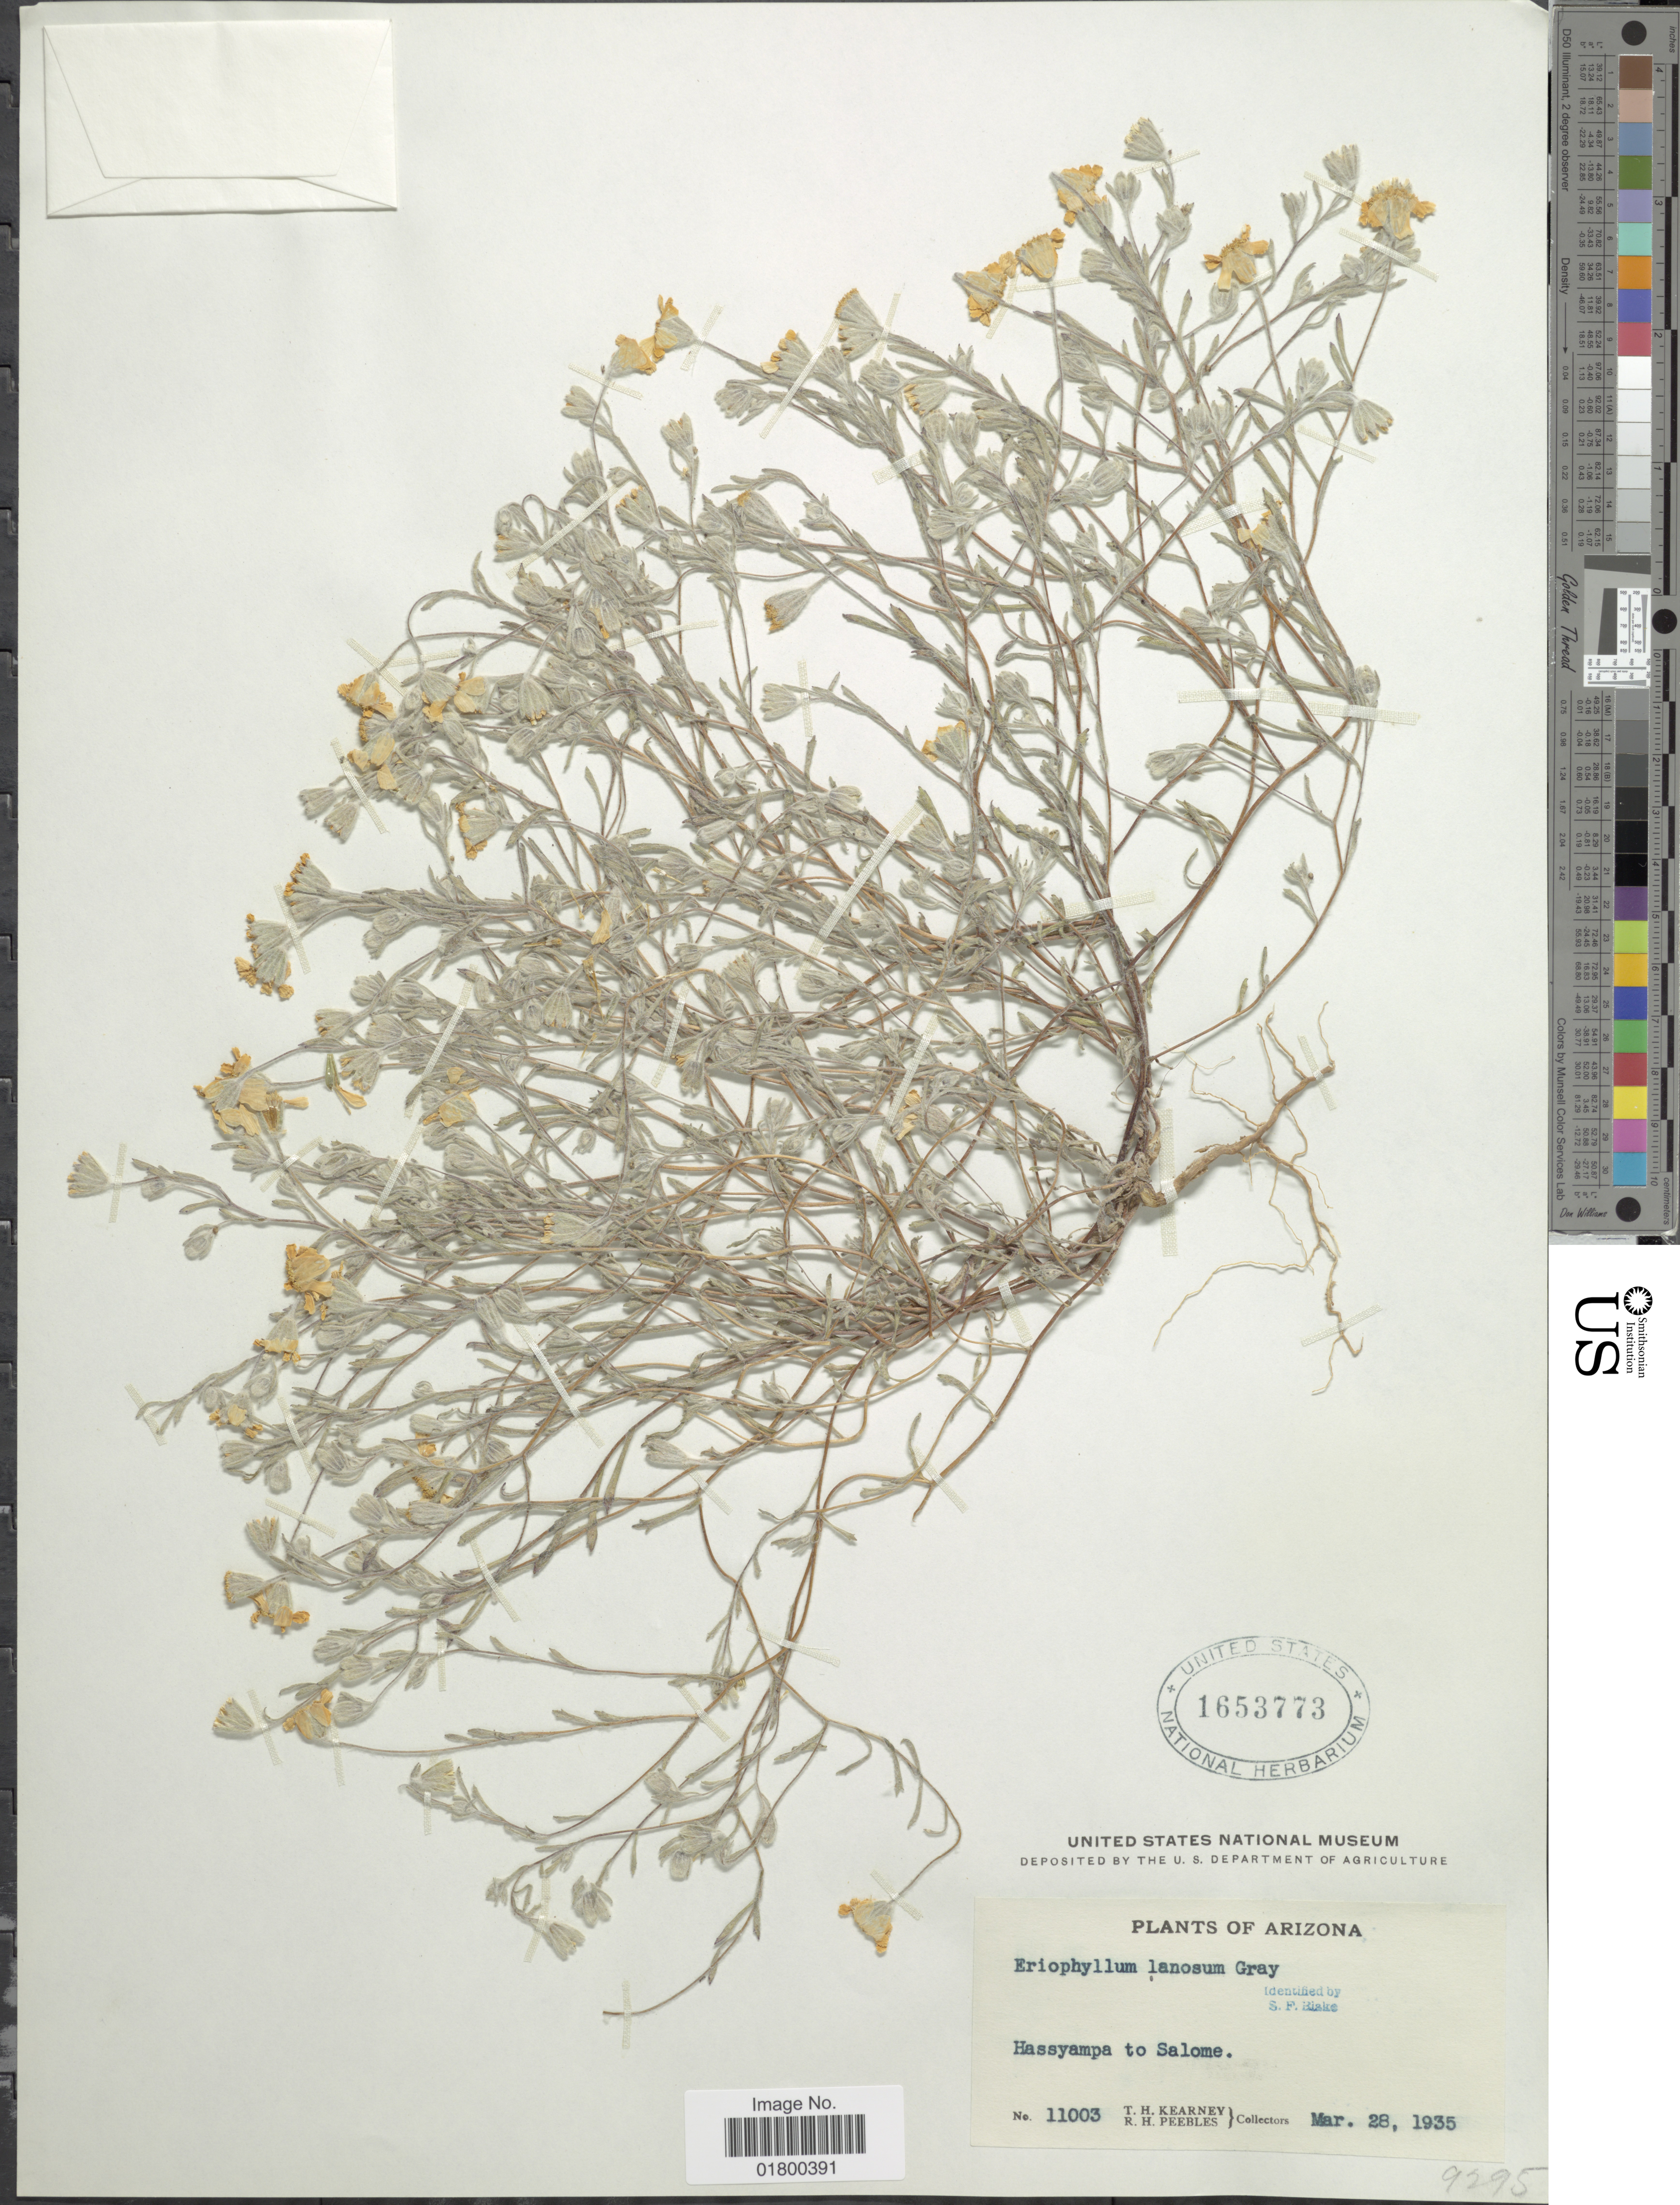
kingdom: Plantae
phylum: Tracheophyta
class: Magnoliopsida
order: Asterales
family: Asteraceae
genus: Eriophyllum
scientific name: Eriophyllum lanosum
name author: (A. Gray) A. Gray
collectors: T. H. Kearney & R. H. Peebles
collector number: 11003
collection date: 1935-03-28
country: United States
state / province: Arizona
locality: Hassyampa to Salome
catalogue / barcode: US 1653773